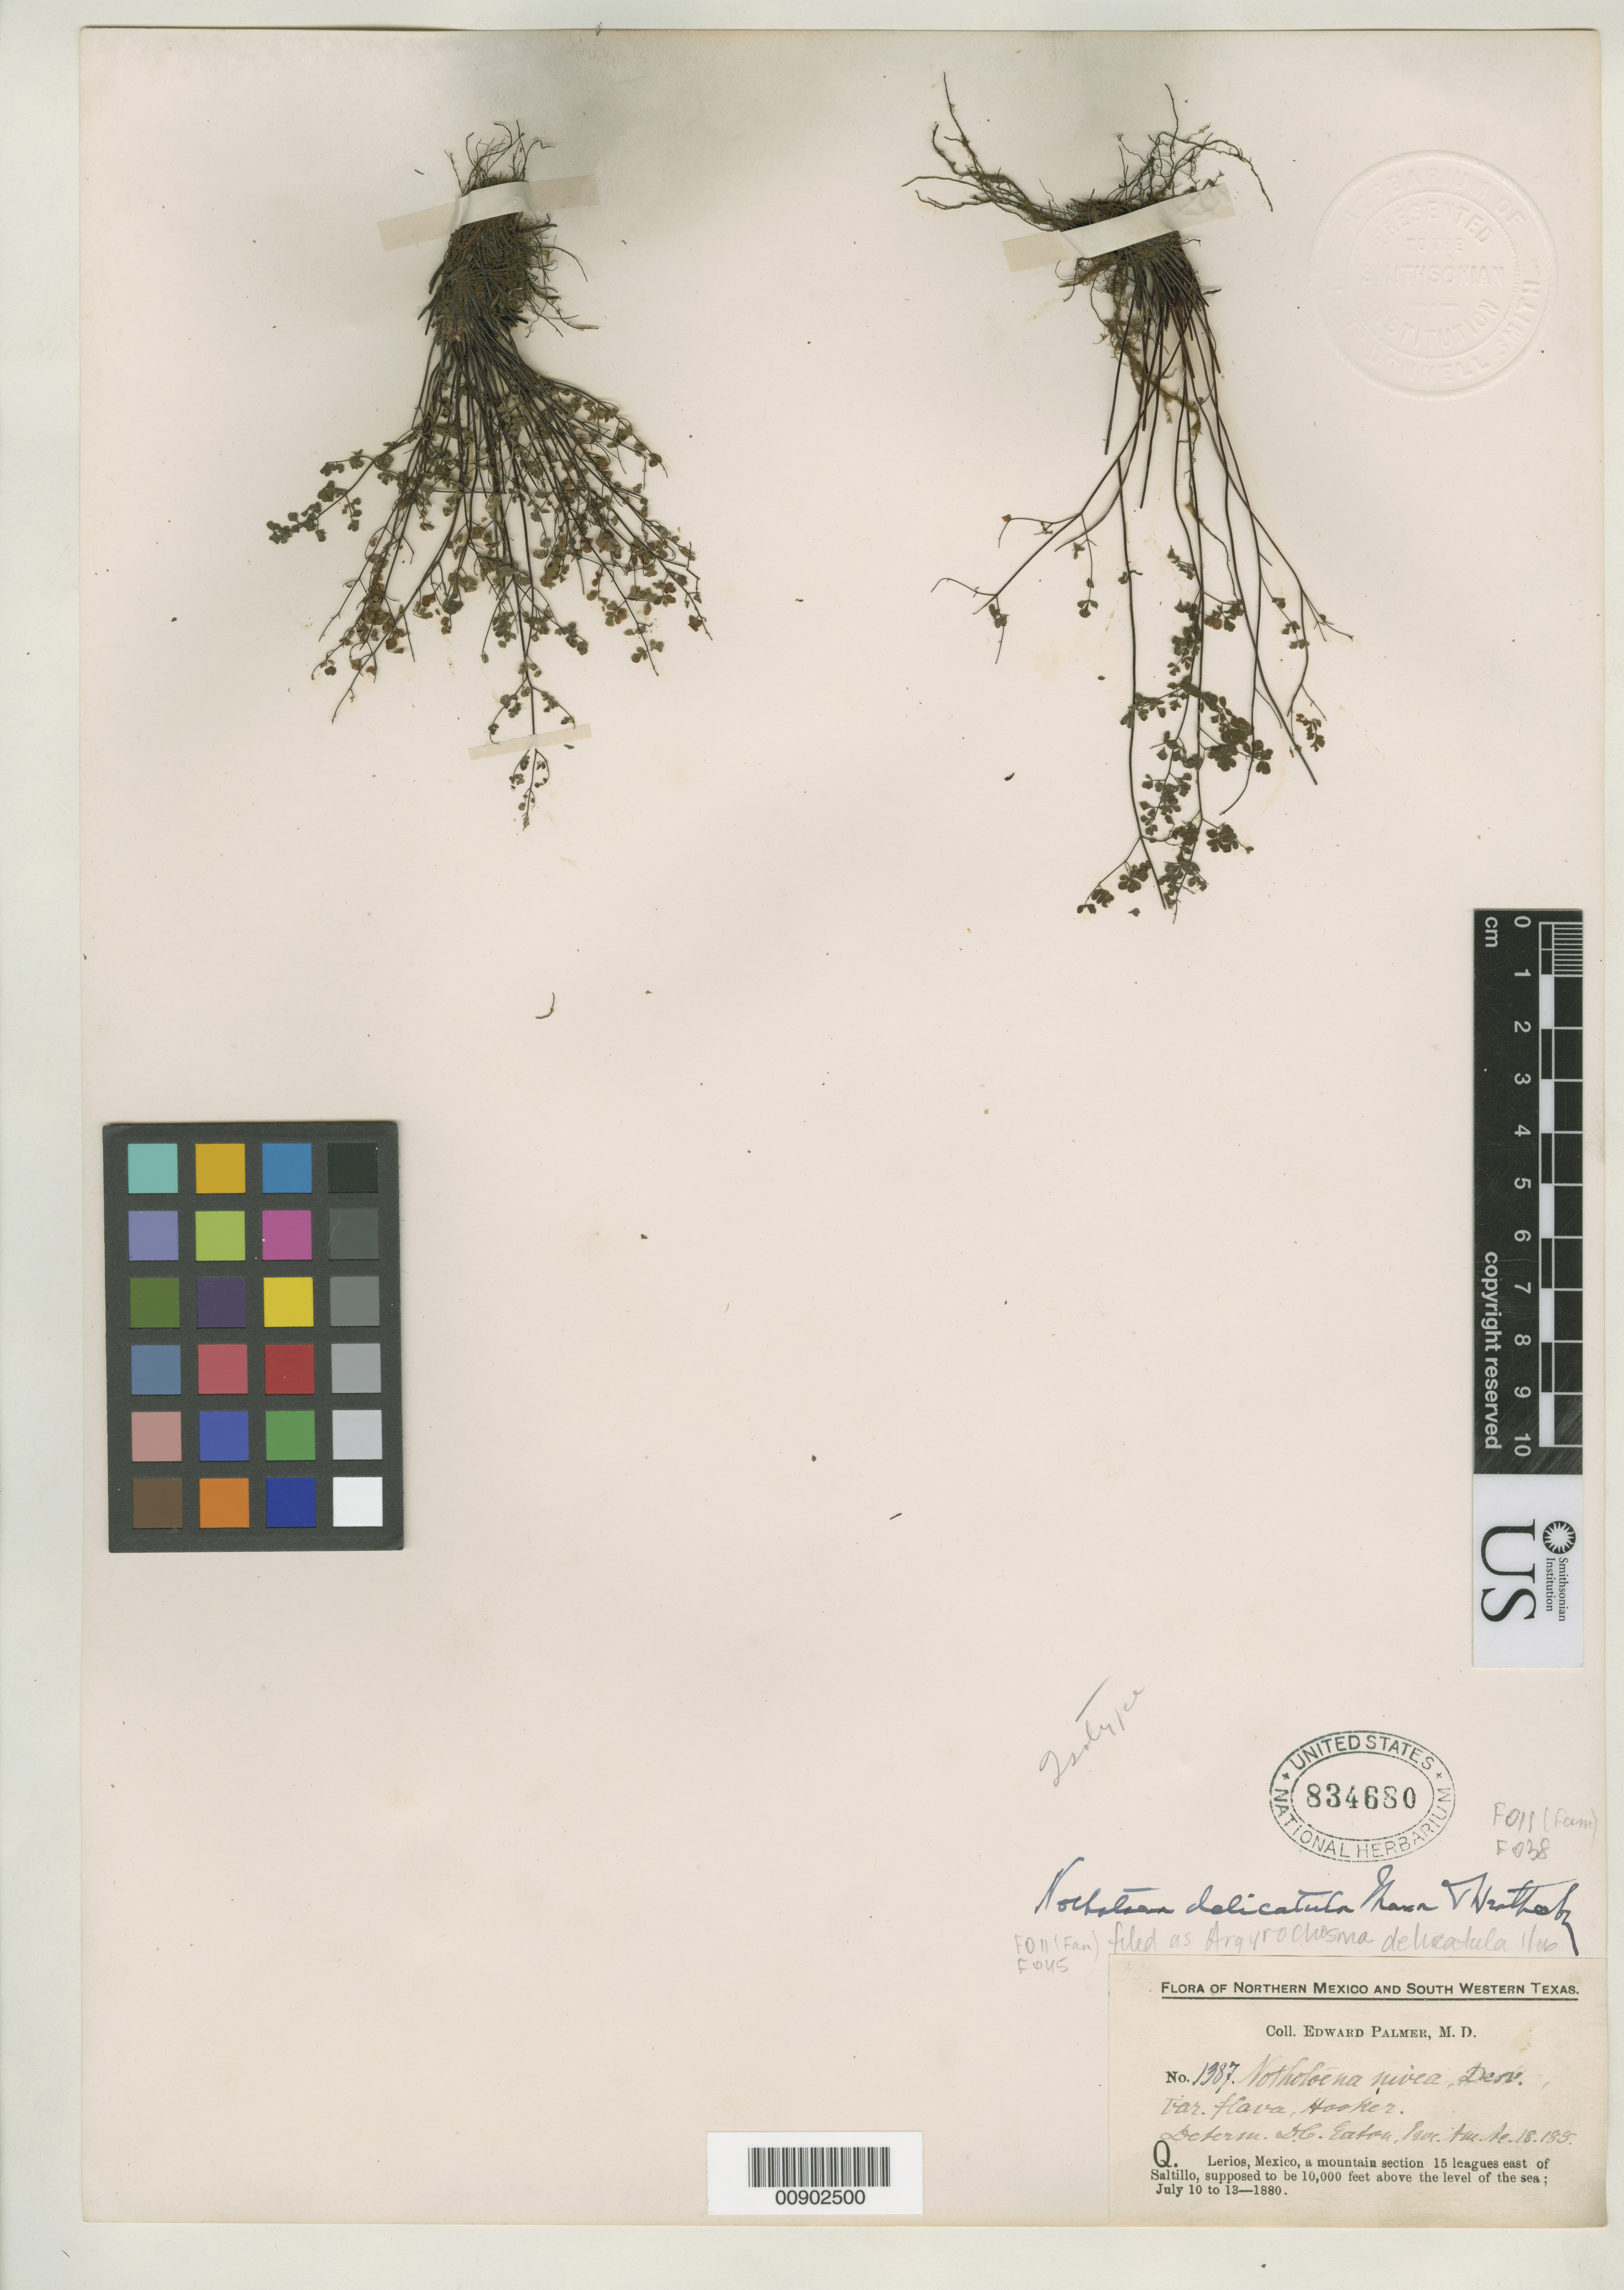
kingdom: Plantae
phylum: Tracheophyta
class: Polypodiopsida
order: Polypodiales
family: Pteridaceae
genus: Notholaena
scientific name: Notholaena delicatula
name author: Maxon & Weath.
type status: Isotype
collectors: E. Palmer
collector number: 1387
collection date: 1880-07-10/1880-07-13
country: Mexico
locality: Lerios, Mexico, a mountain section 15 leagues east of Saltillo.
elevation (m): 3048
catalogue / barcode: US 834680